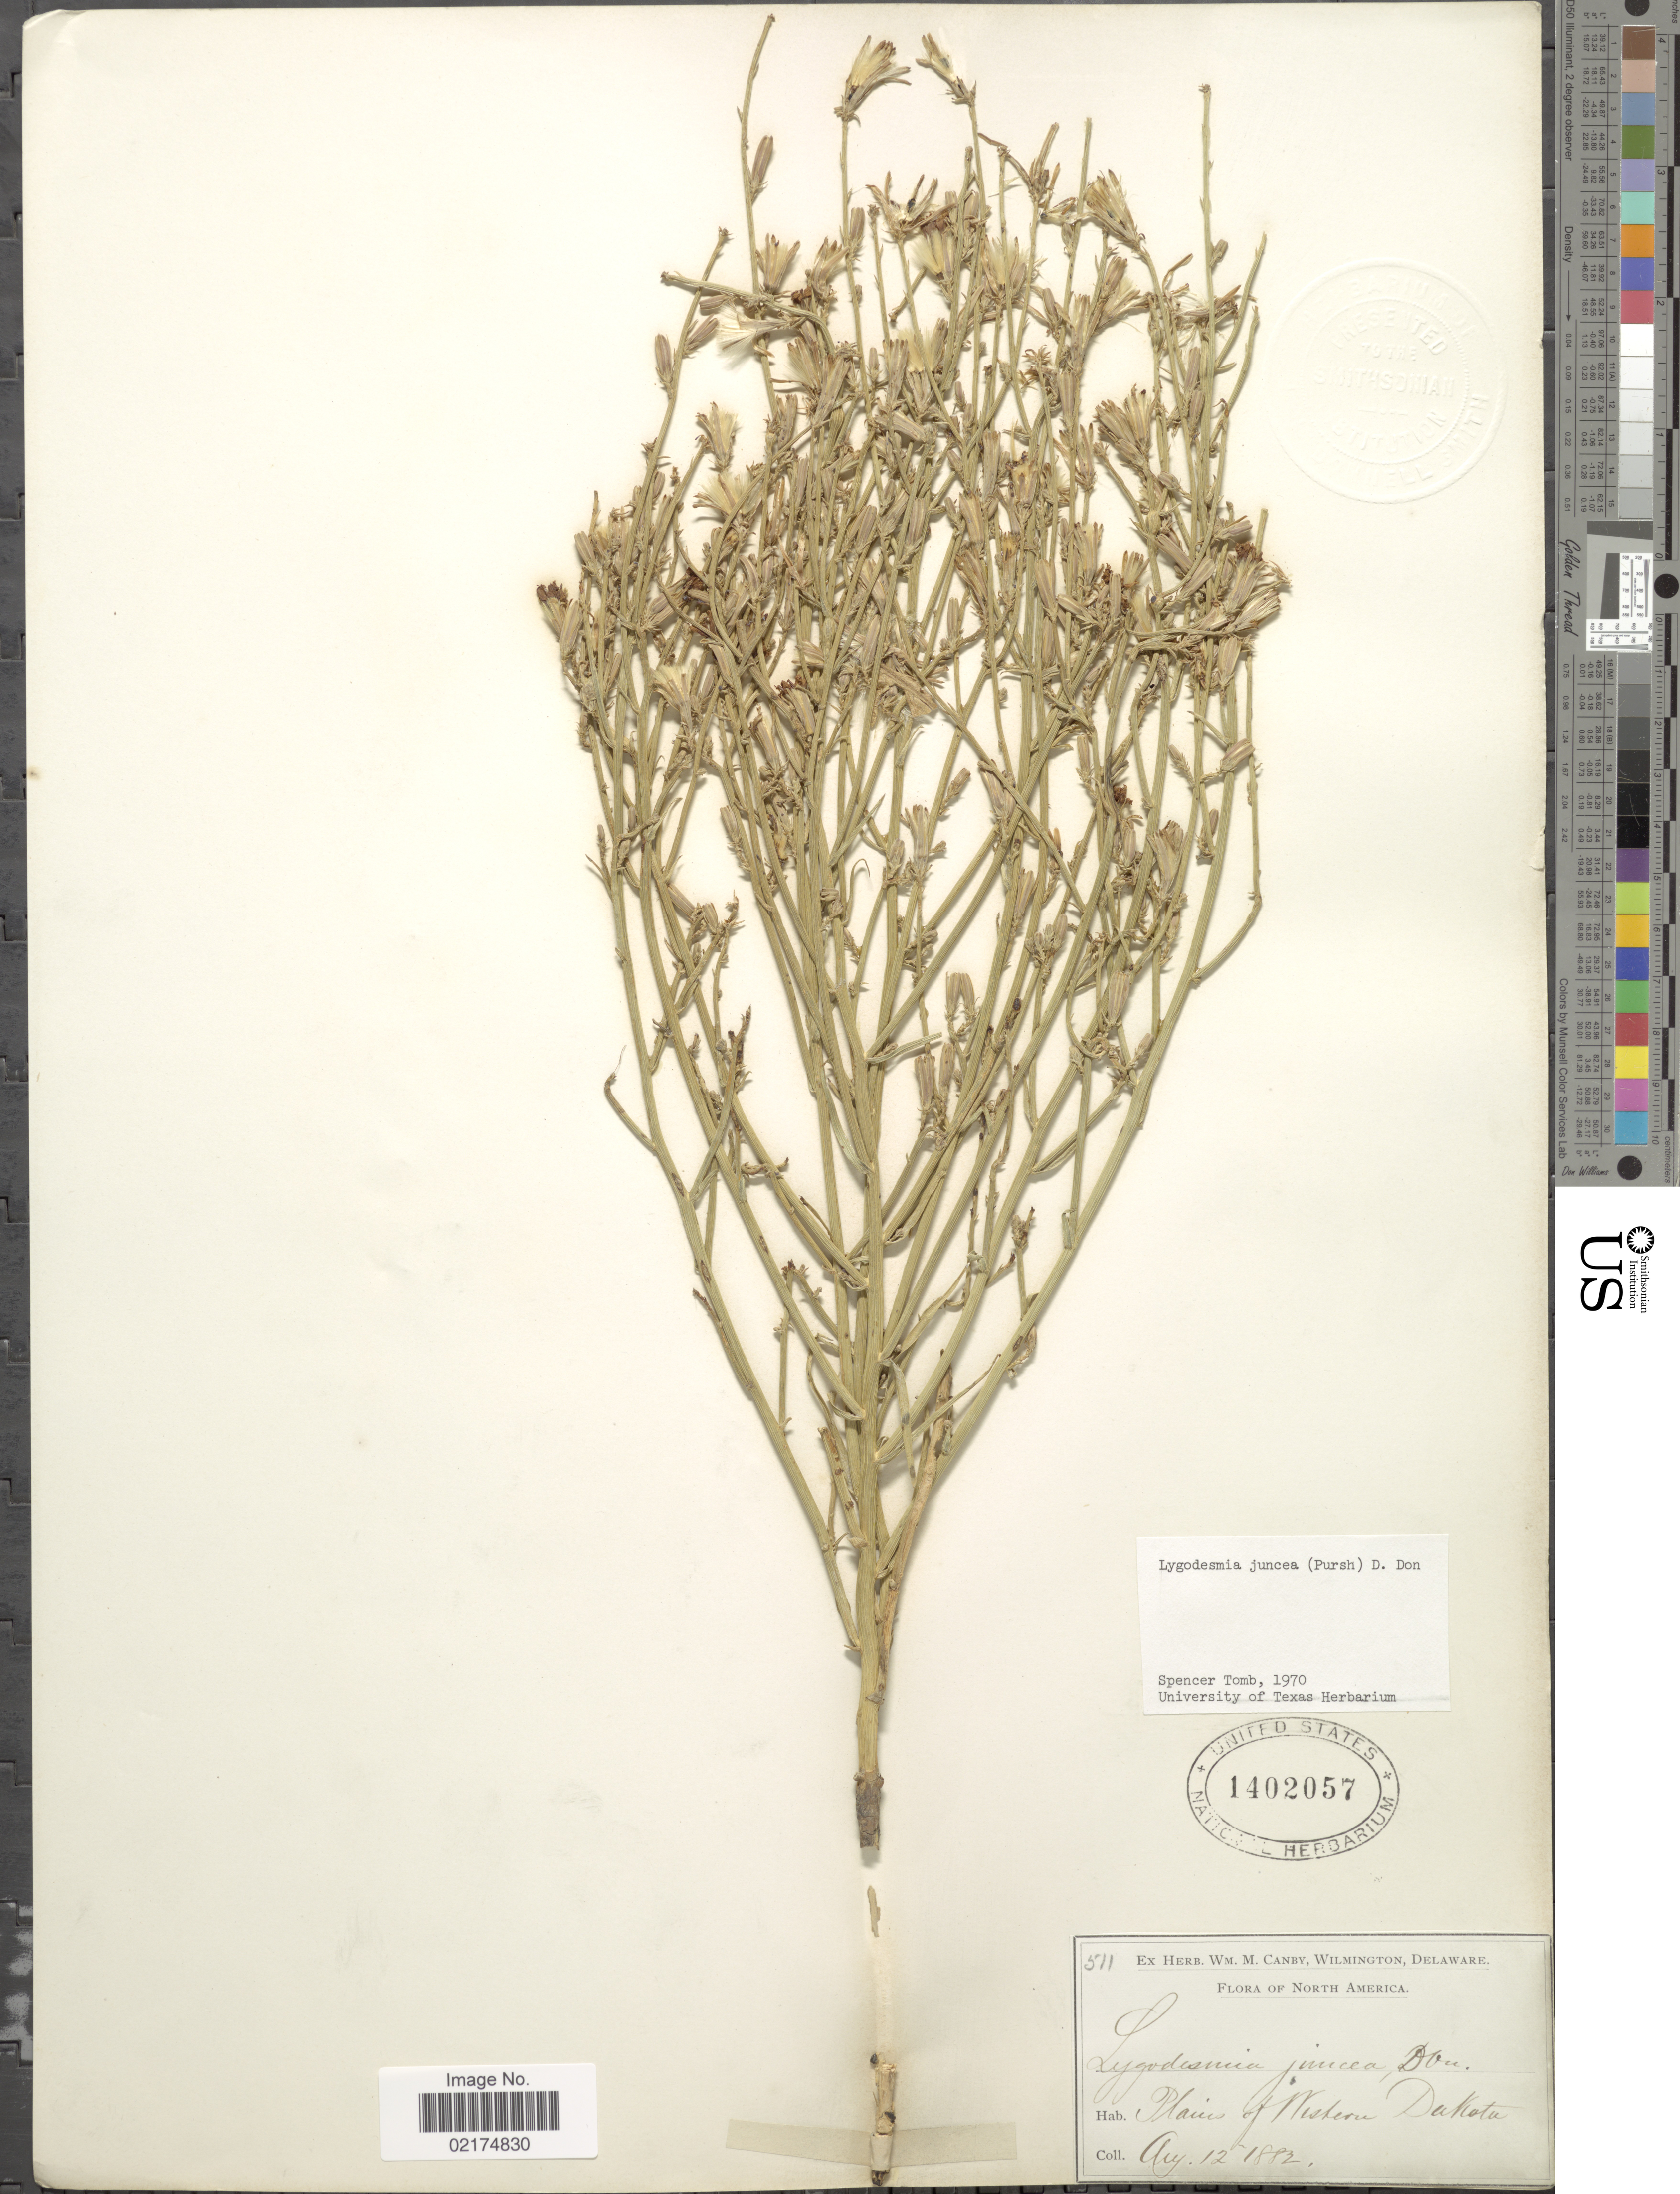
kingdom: Plantae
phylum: Tracheophyta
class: Magnoliopsida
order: Asterales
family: Asteraceae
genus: Lygodesmia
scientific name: Lygodesmia juncea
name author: D. Don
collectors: ex herb. W.M. Canby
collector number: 511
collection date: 1882-08-12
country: United States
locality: Plain of Western Dakota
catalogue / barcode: US 1402057